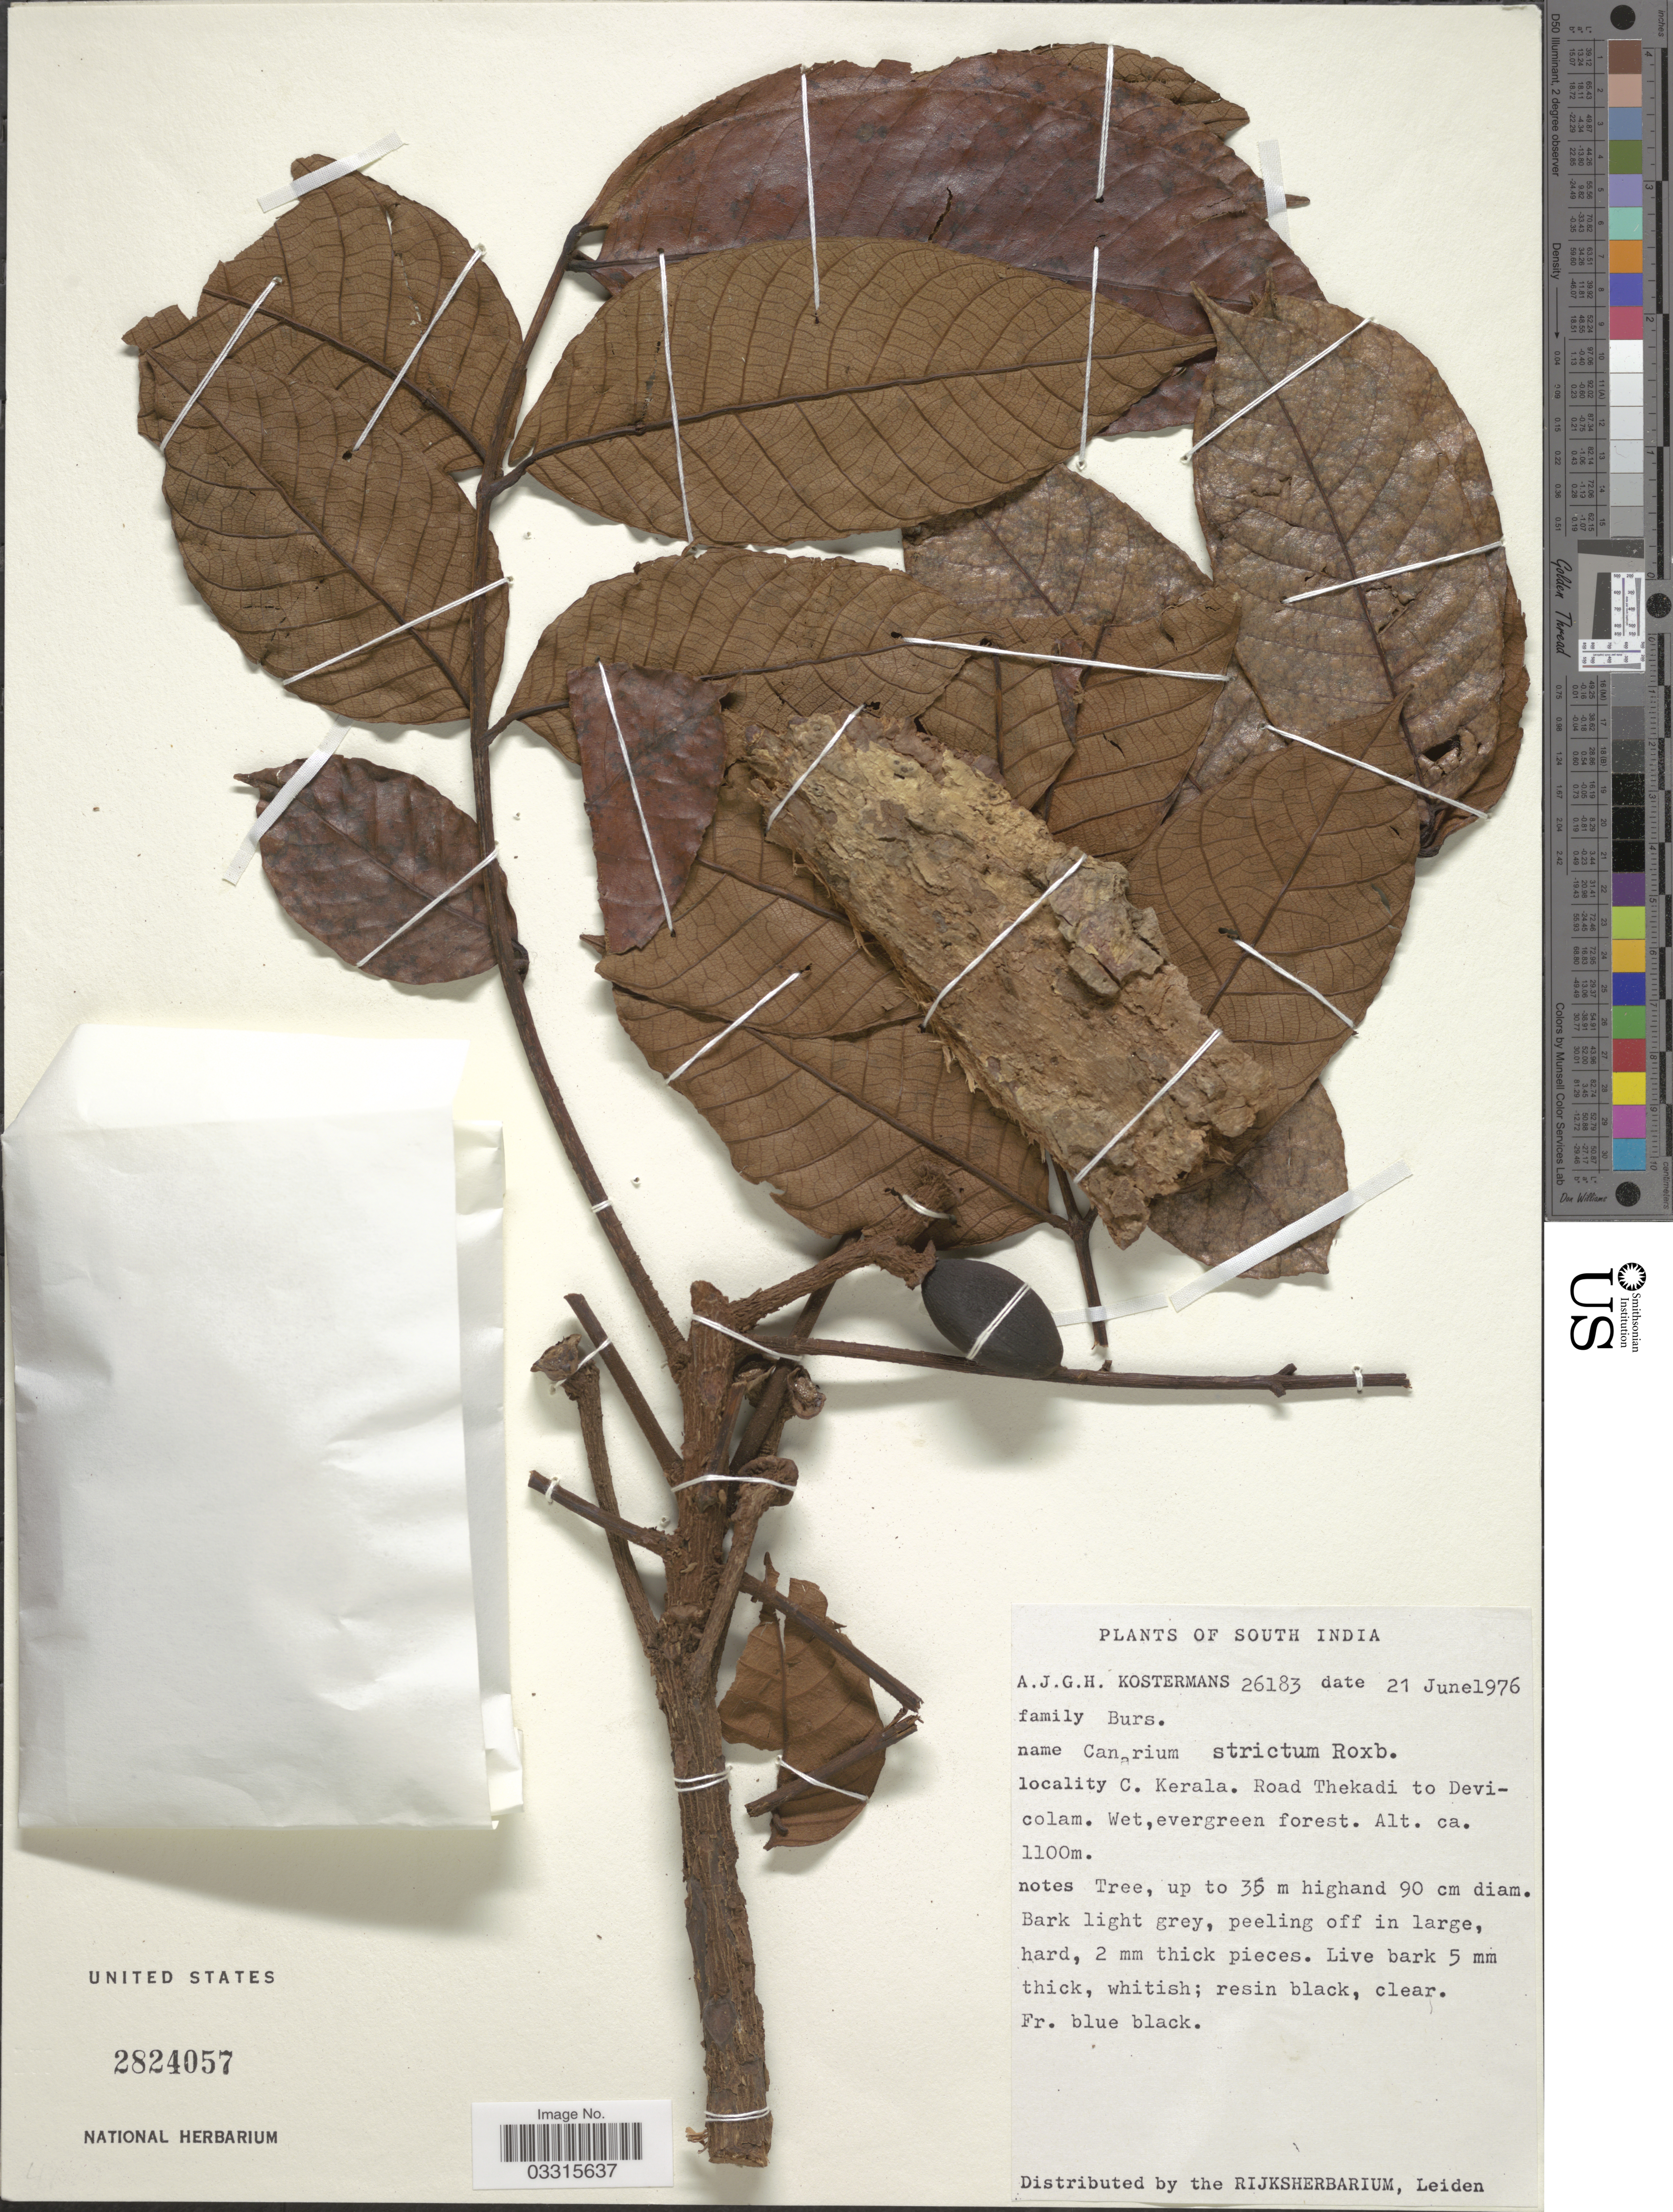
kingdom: Plantae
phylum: Tracheophyta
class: Magnoliopsida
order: Sapindales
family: Burseraceae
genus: Canarium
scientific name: Canarium strictum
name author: Roxb.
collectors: A. J. G. Kostermans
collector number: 26183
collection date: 1976-06-21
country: India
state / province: Kerala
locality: South India. C. Kerala. Road Thekadi to Devicolam.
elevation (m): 1100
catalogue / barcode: US 2824057